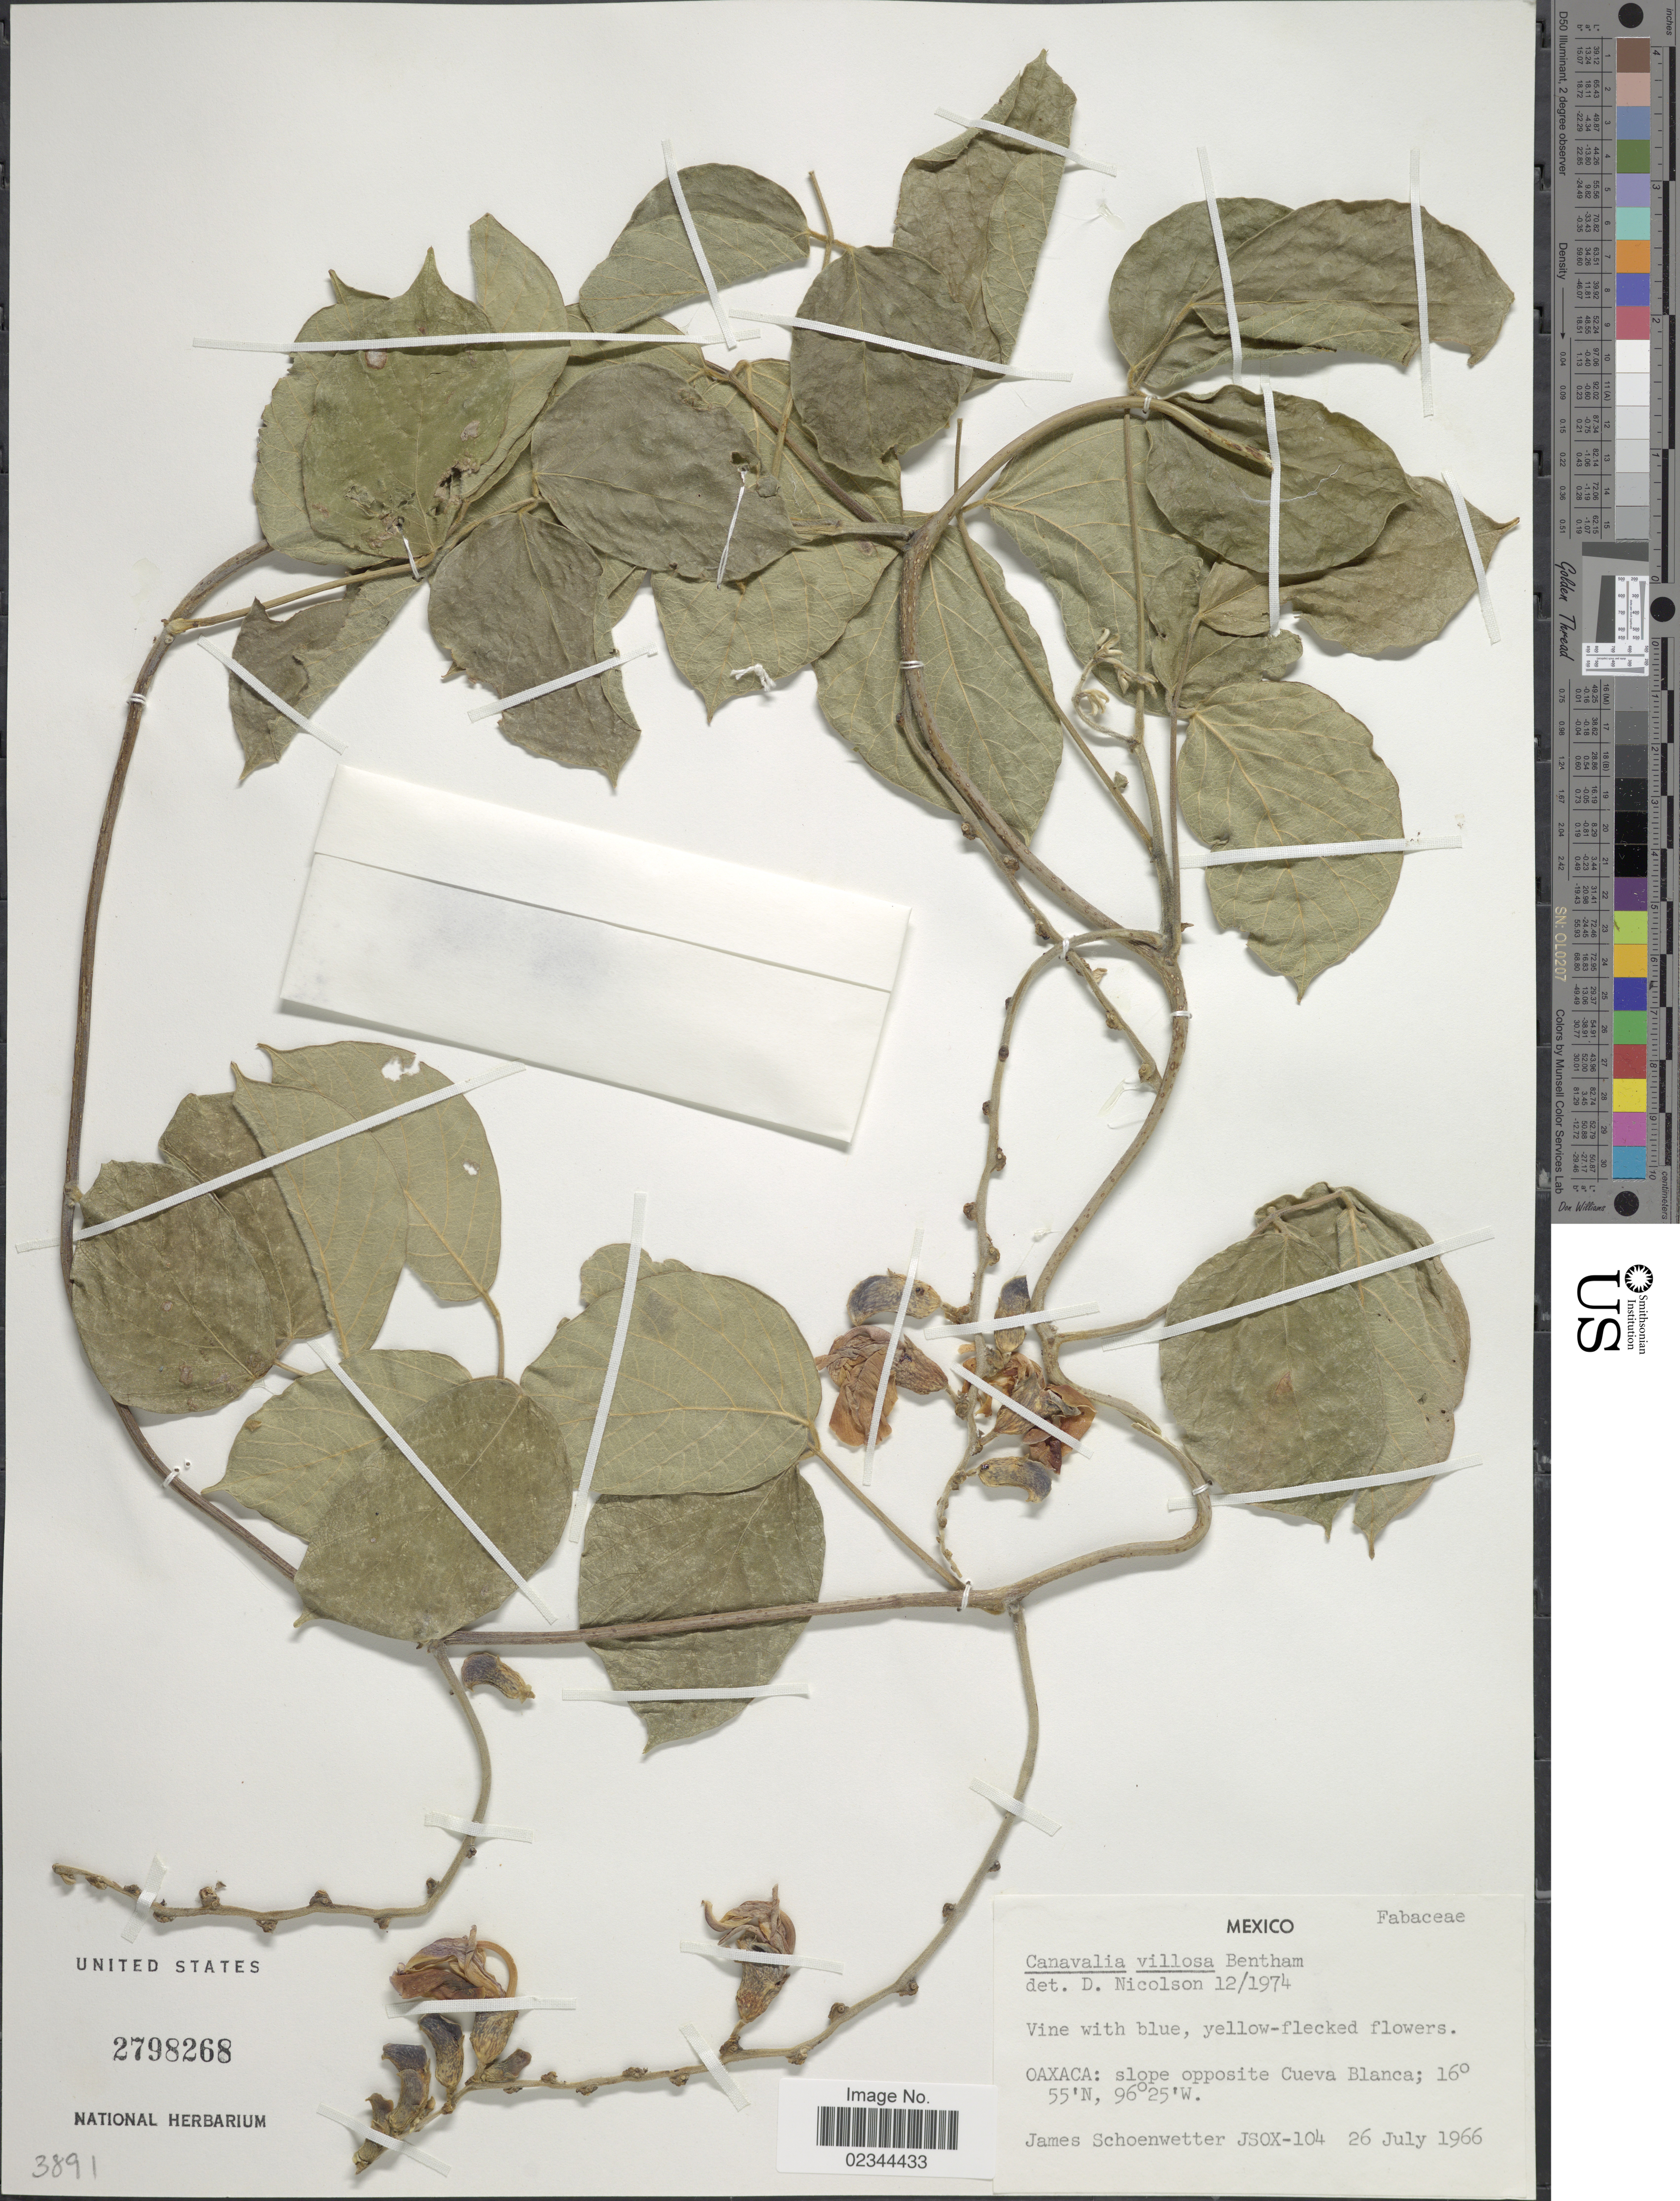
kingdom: Plantae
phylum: Tracheophyta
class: Magnoliopsida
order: Fabales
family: Fabaceae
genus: Canavalia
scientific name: Canavalia villosa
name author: Benth.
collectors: J. Schoenwetter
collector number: JSOX-104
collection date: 1966-07-26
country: Mexico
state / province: Oaxaca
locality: Slope opposite Cueva Blanca.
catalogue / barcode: US 2798268